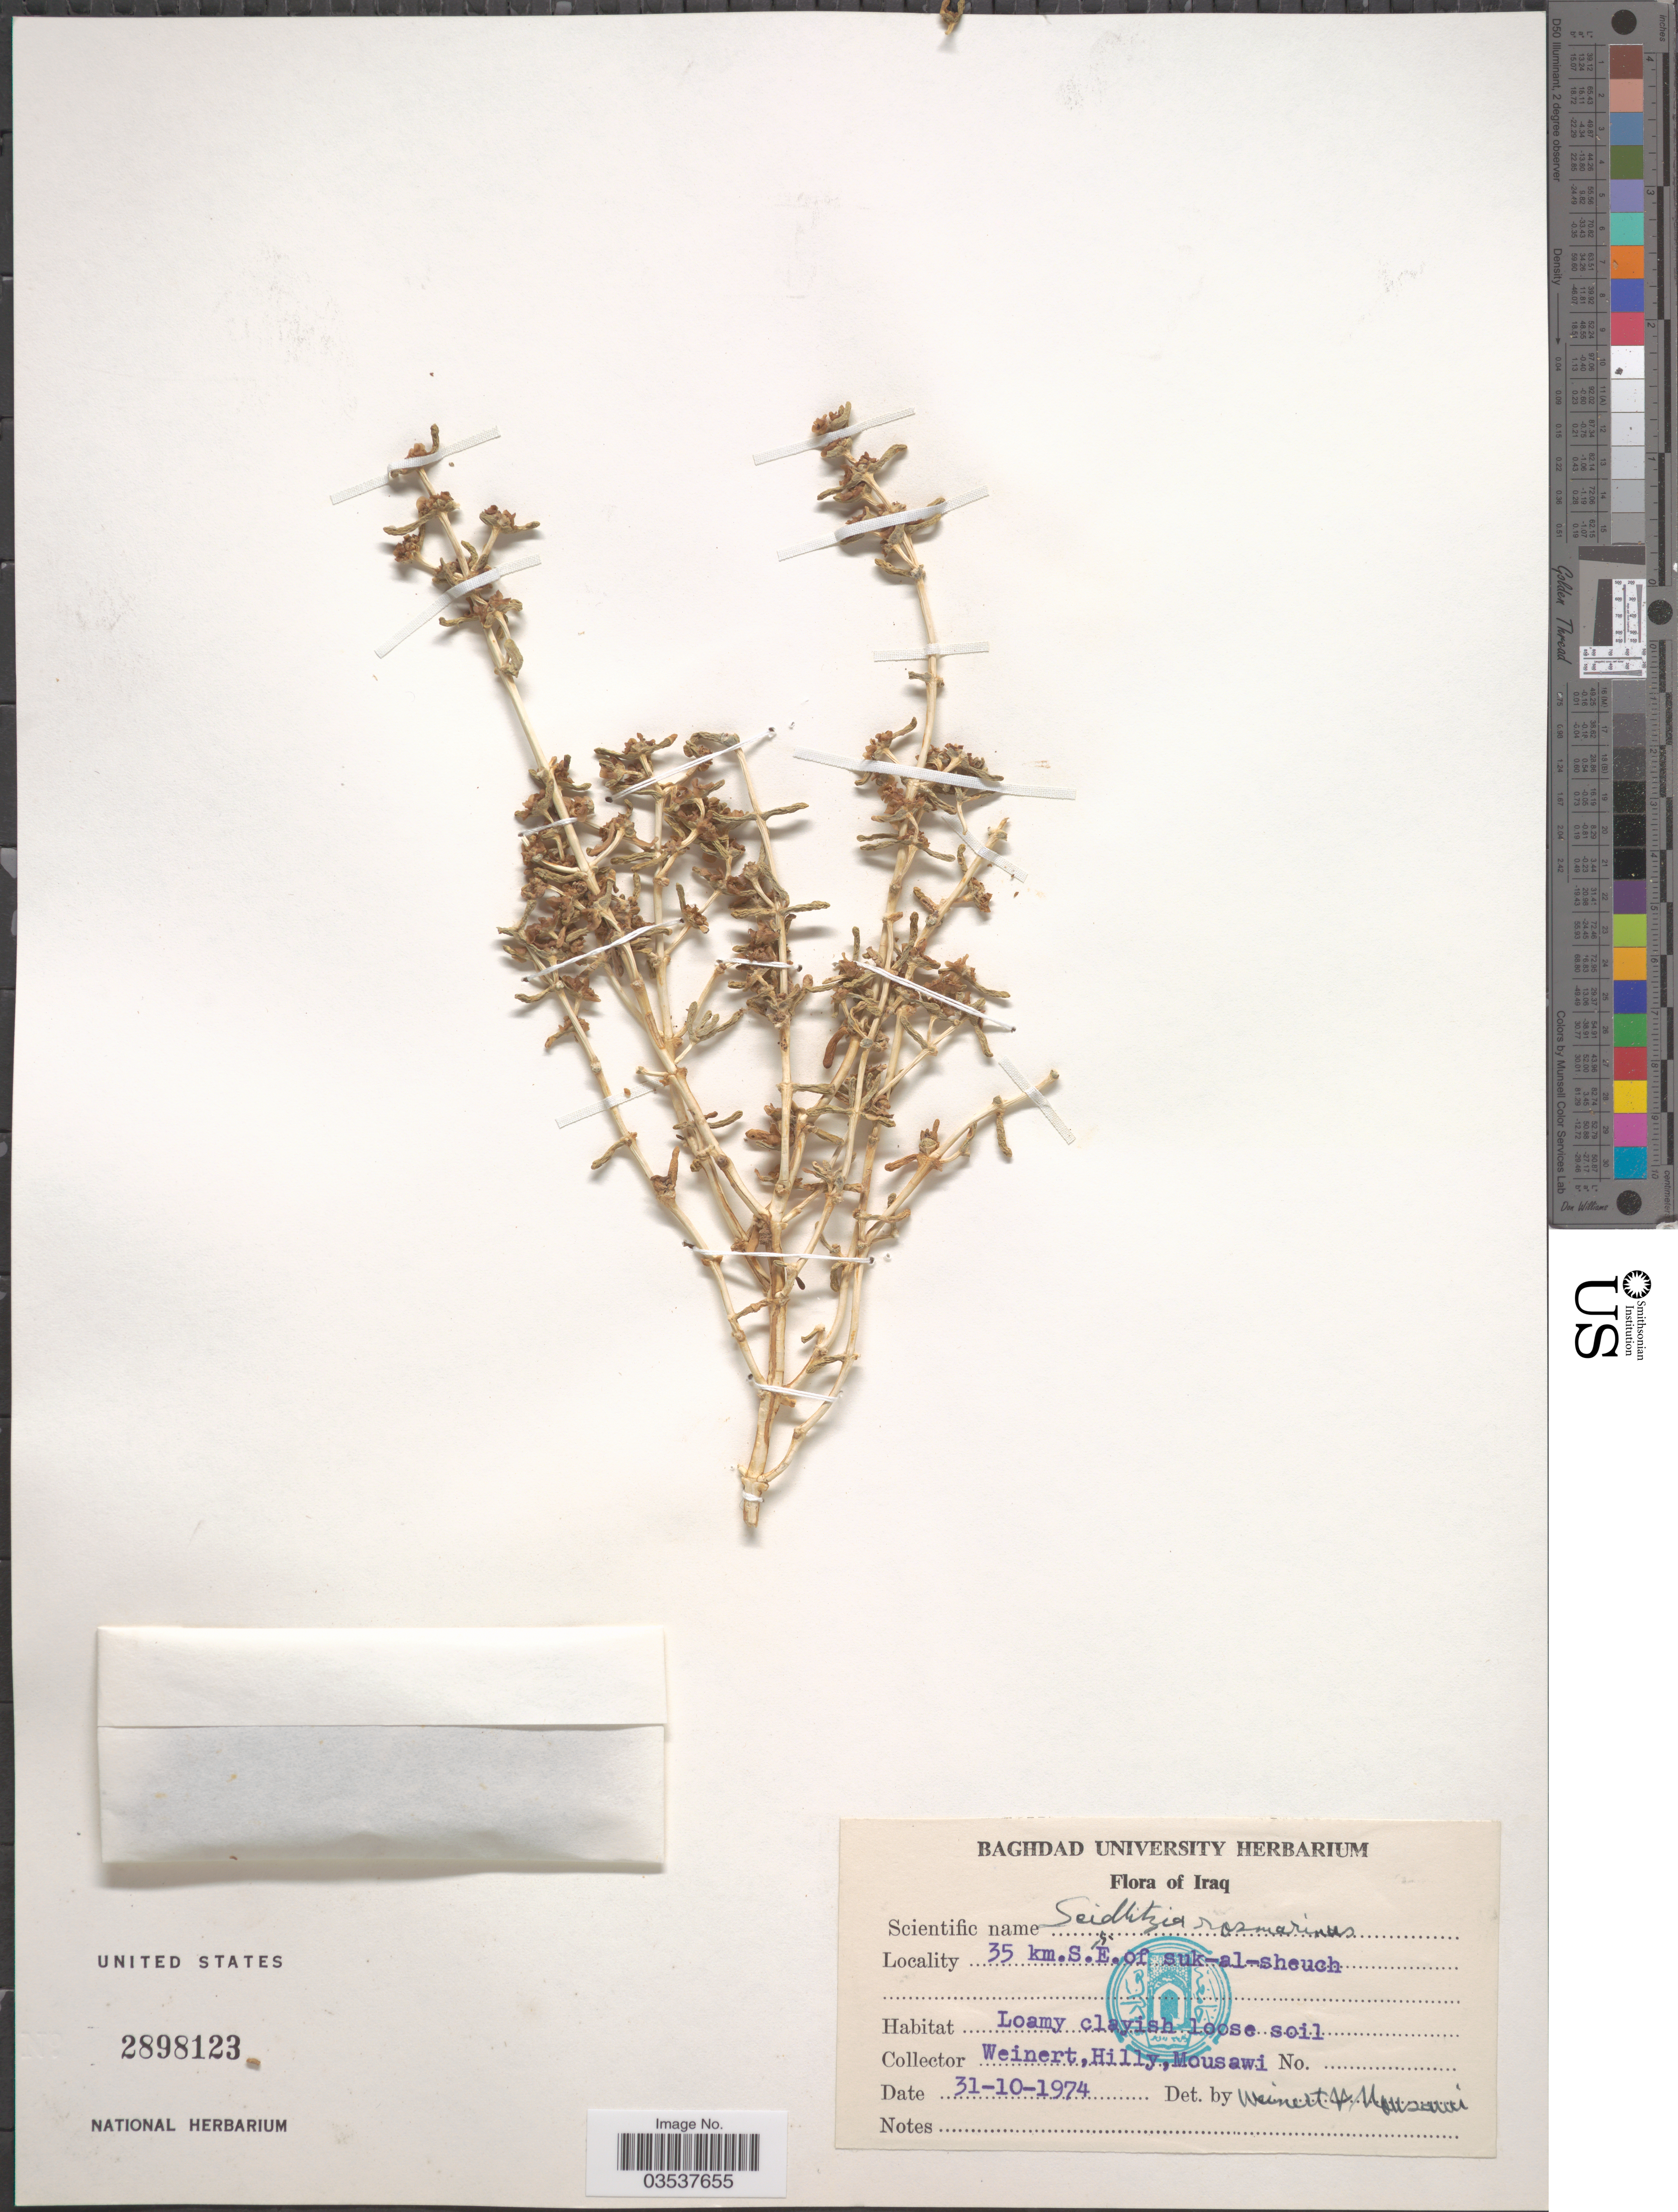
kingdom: Plantae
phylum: Tracheophyta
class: Magnoliopsida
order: Caryophyllales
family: Amaranthaceae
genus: Soda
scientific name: Soda rosmarinus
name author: (Bunge ex Boiss.) Akhani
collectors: Weinert, --, Hilly & Mousawi, --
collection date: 1974-10-31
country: Iraq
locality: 35 km.S.E. of suk-al-scheuch.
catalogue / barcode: US 2898123